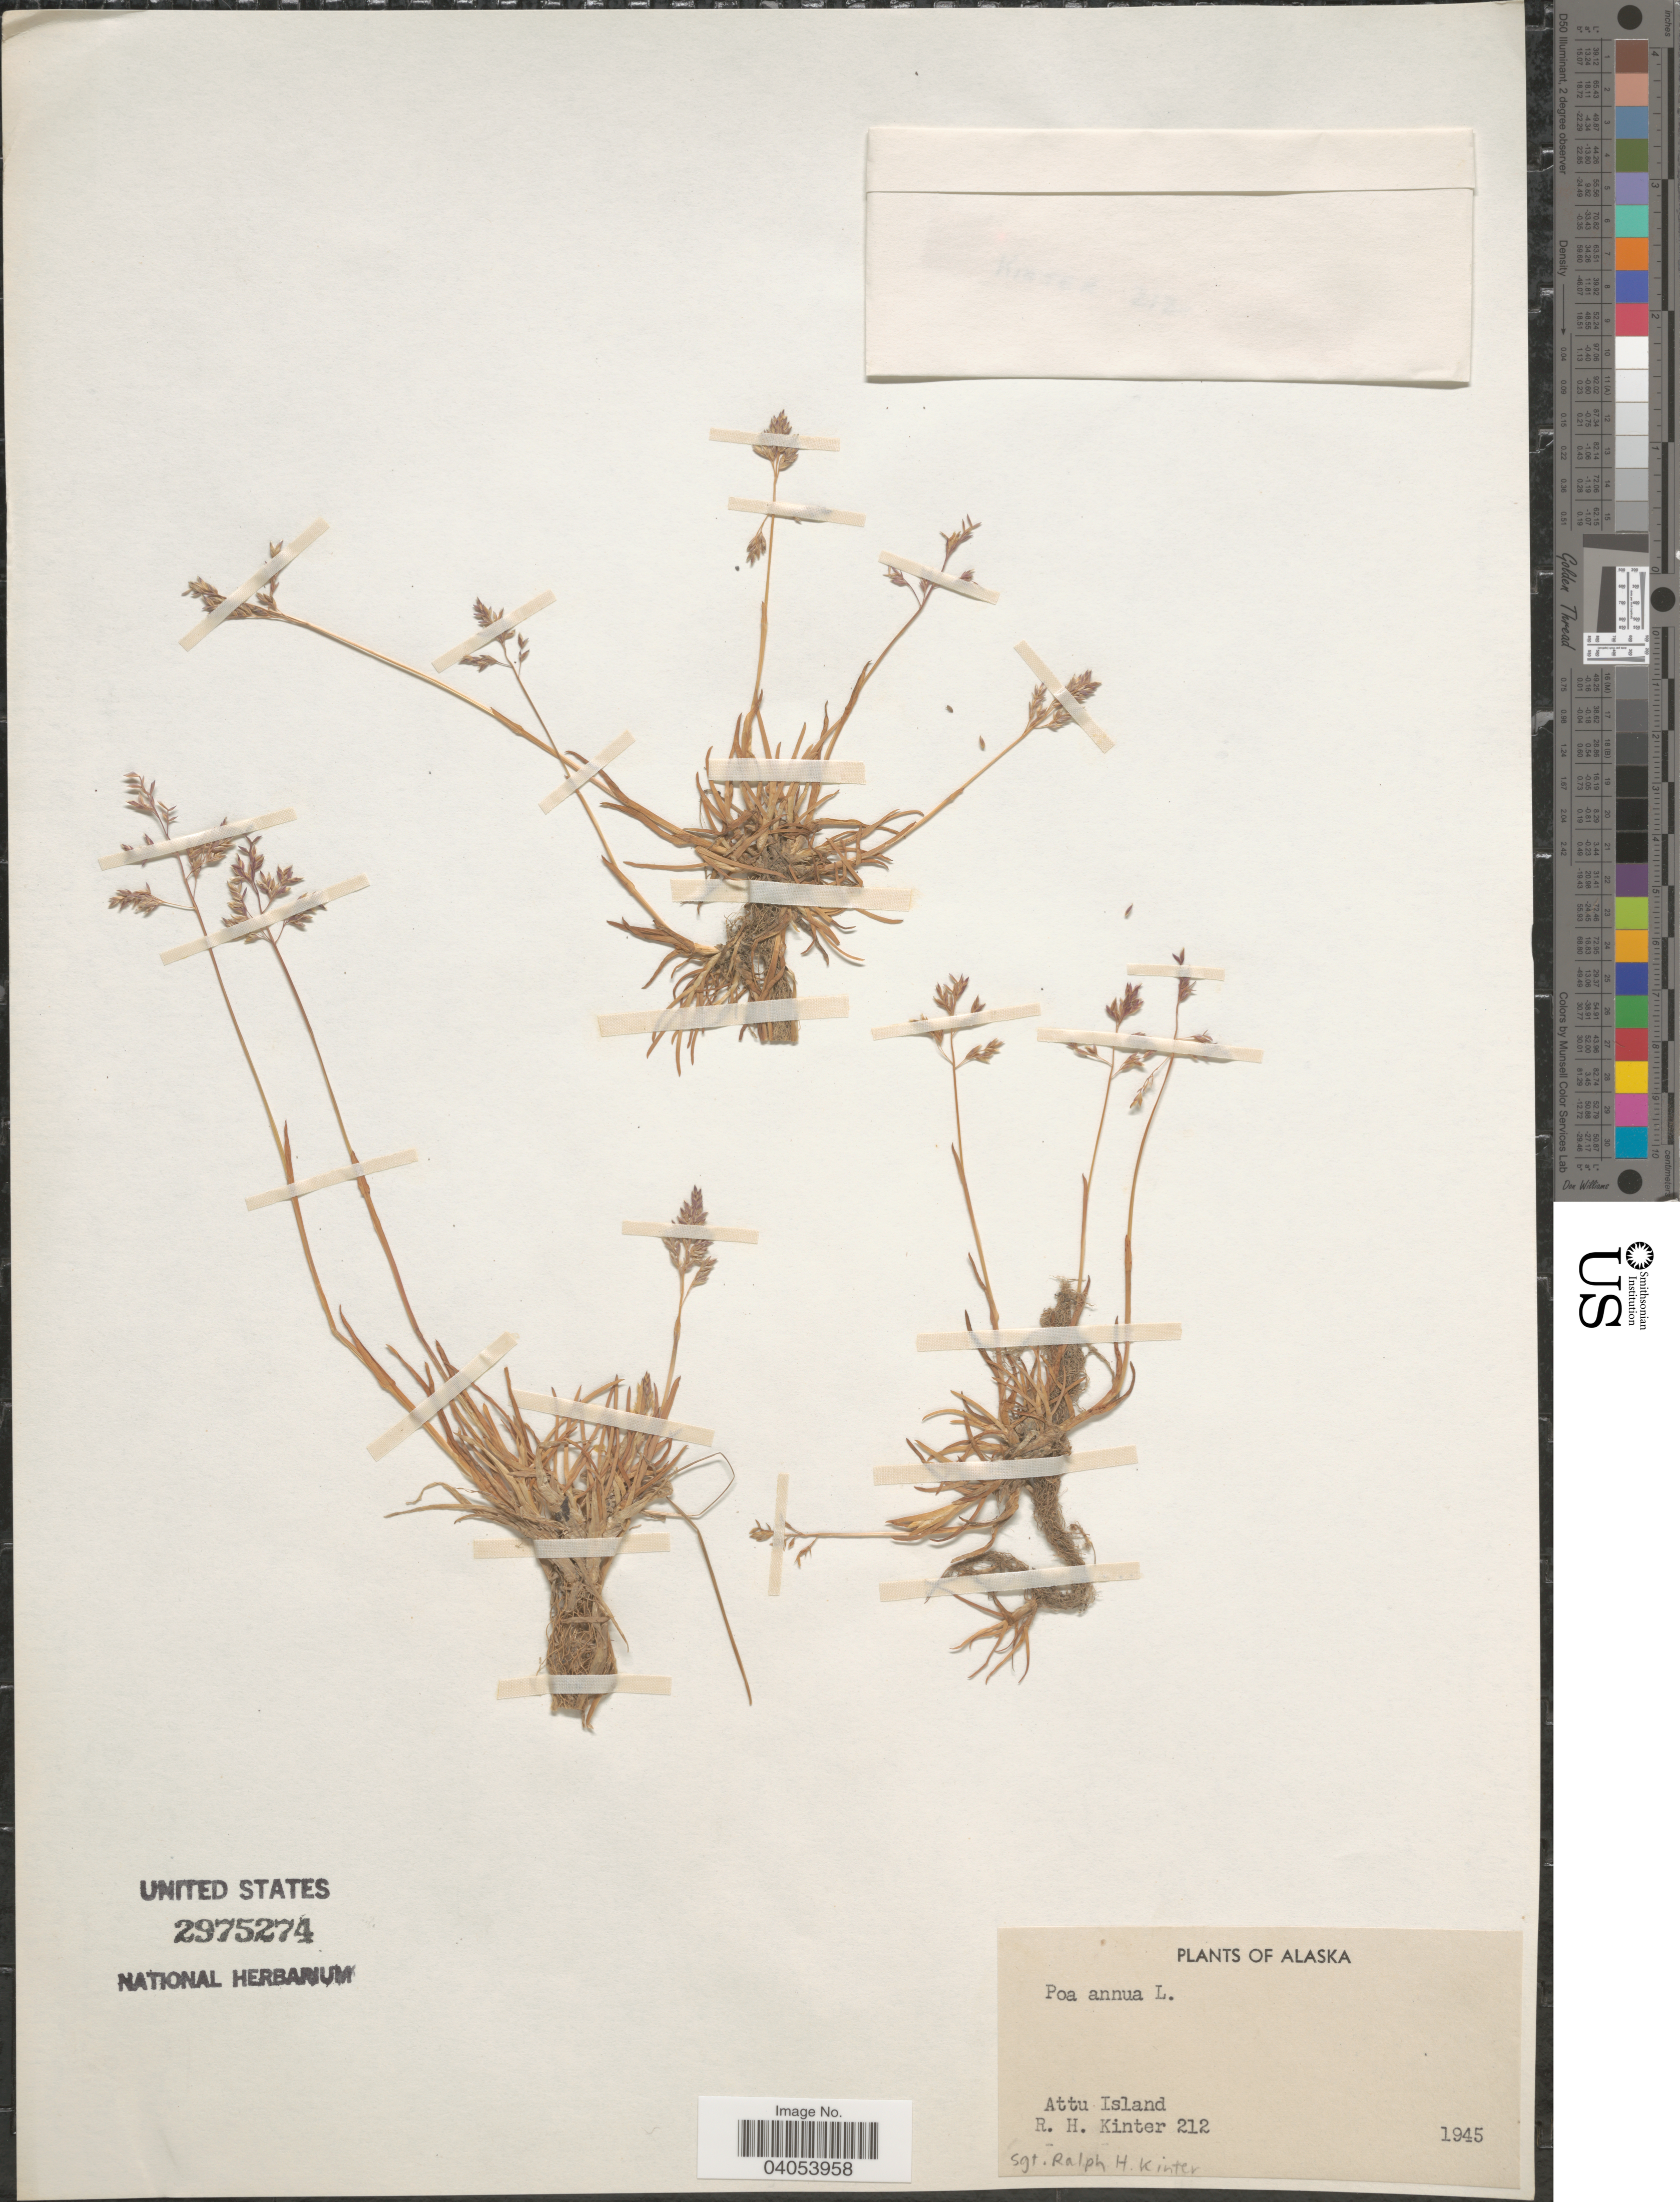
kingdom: Plantae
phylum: Tracheophyta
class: Liliopsida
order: Poales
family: Poaceae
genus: Poa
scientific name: Poa annua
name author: L.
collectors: R. Kinter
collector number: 212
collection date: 1945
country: United States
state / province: Alaska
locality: Attu Island.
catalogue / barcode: US 2975274